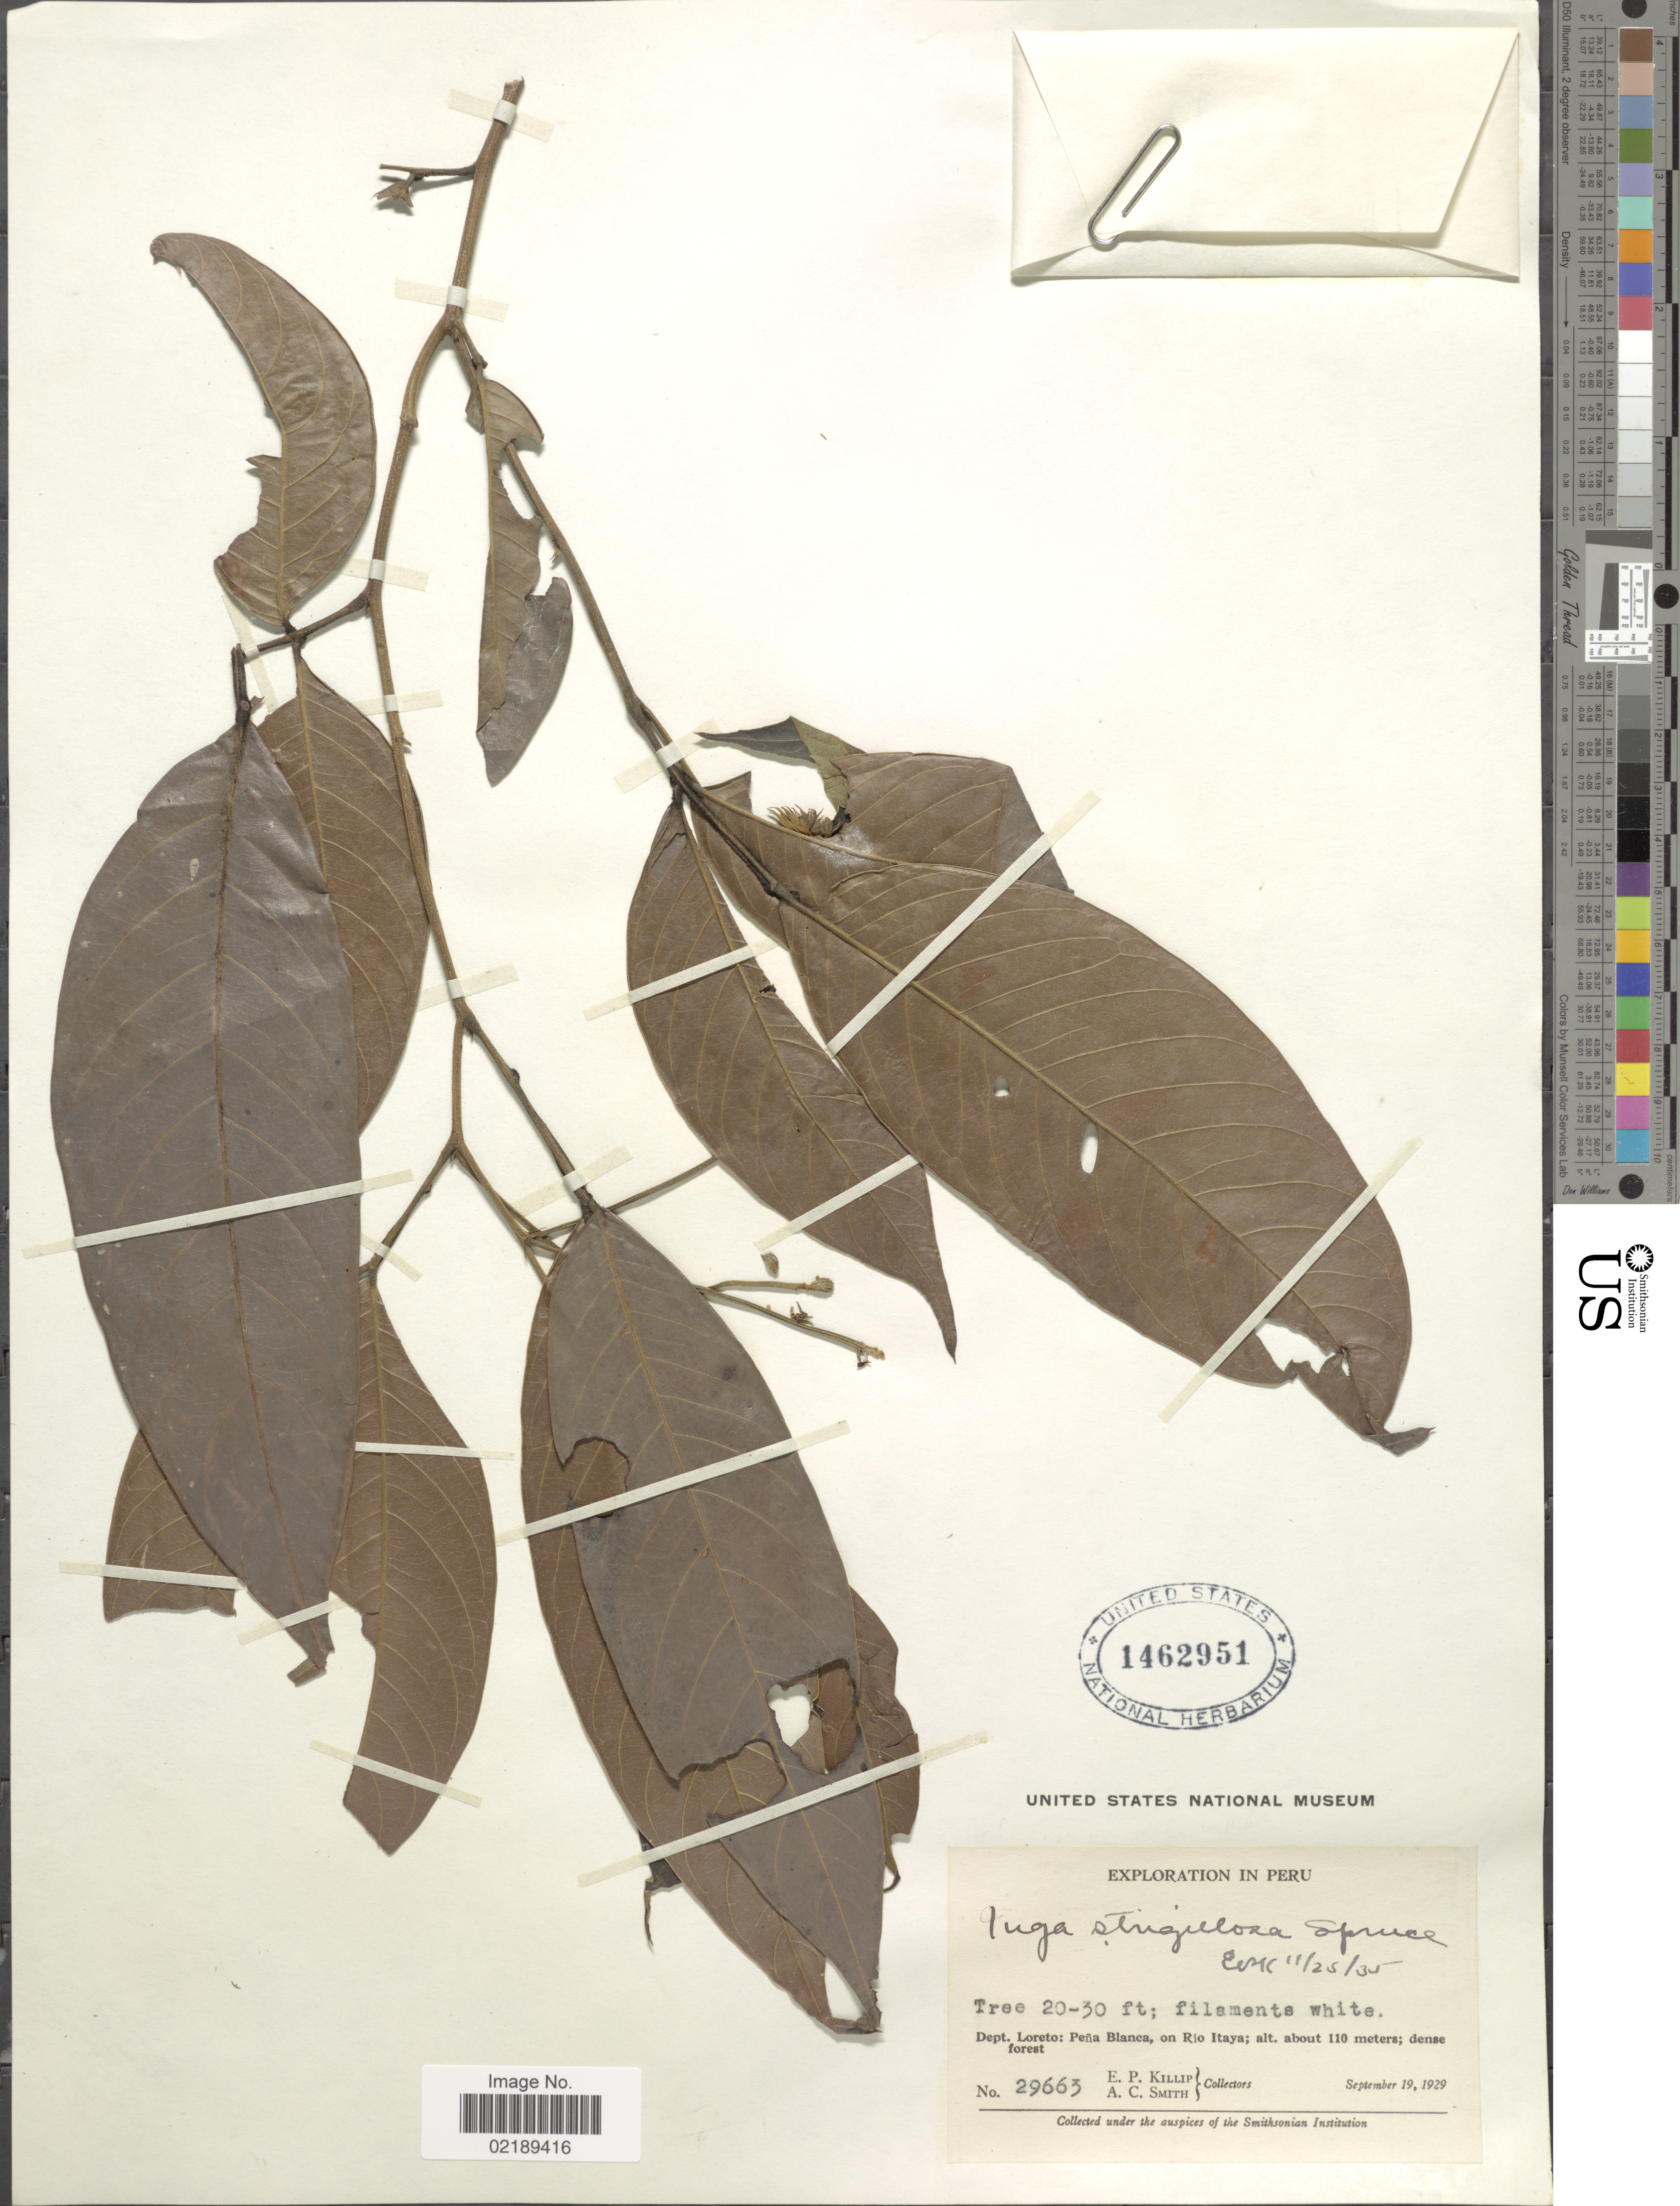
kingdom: Plantae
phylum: Tracheophyta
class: Magnoliopsida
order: Fabales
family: Fabaceae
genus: Inga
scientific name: Inga punctata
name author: Willd.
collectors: E. P. Killip & A. C. Smith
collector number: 29663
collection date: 1929-09-19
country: Peru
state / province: Loreto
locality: Pena Blanca, on Rio Itaya.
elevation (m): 110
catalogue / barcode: US 1462951